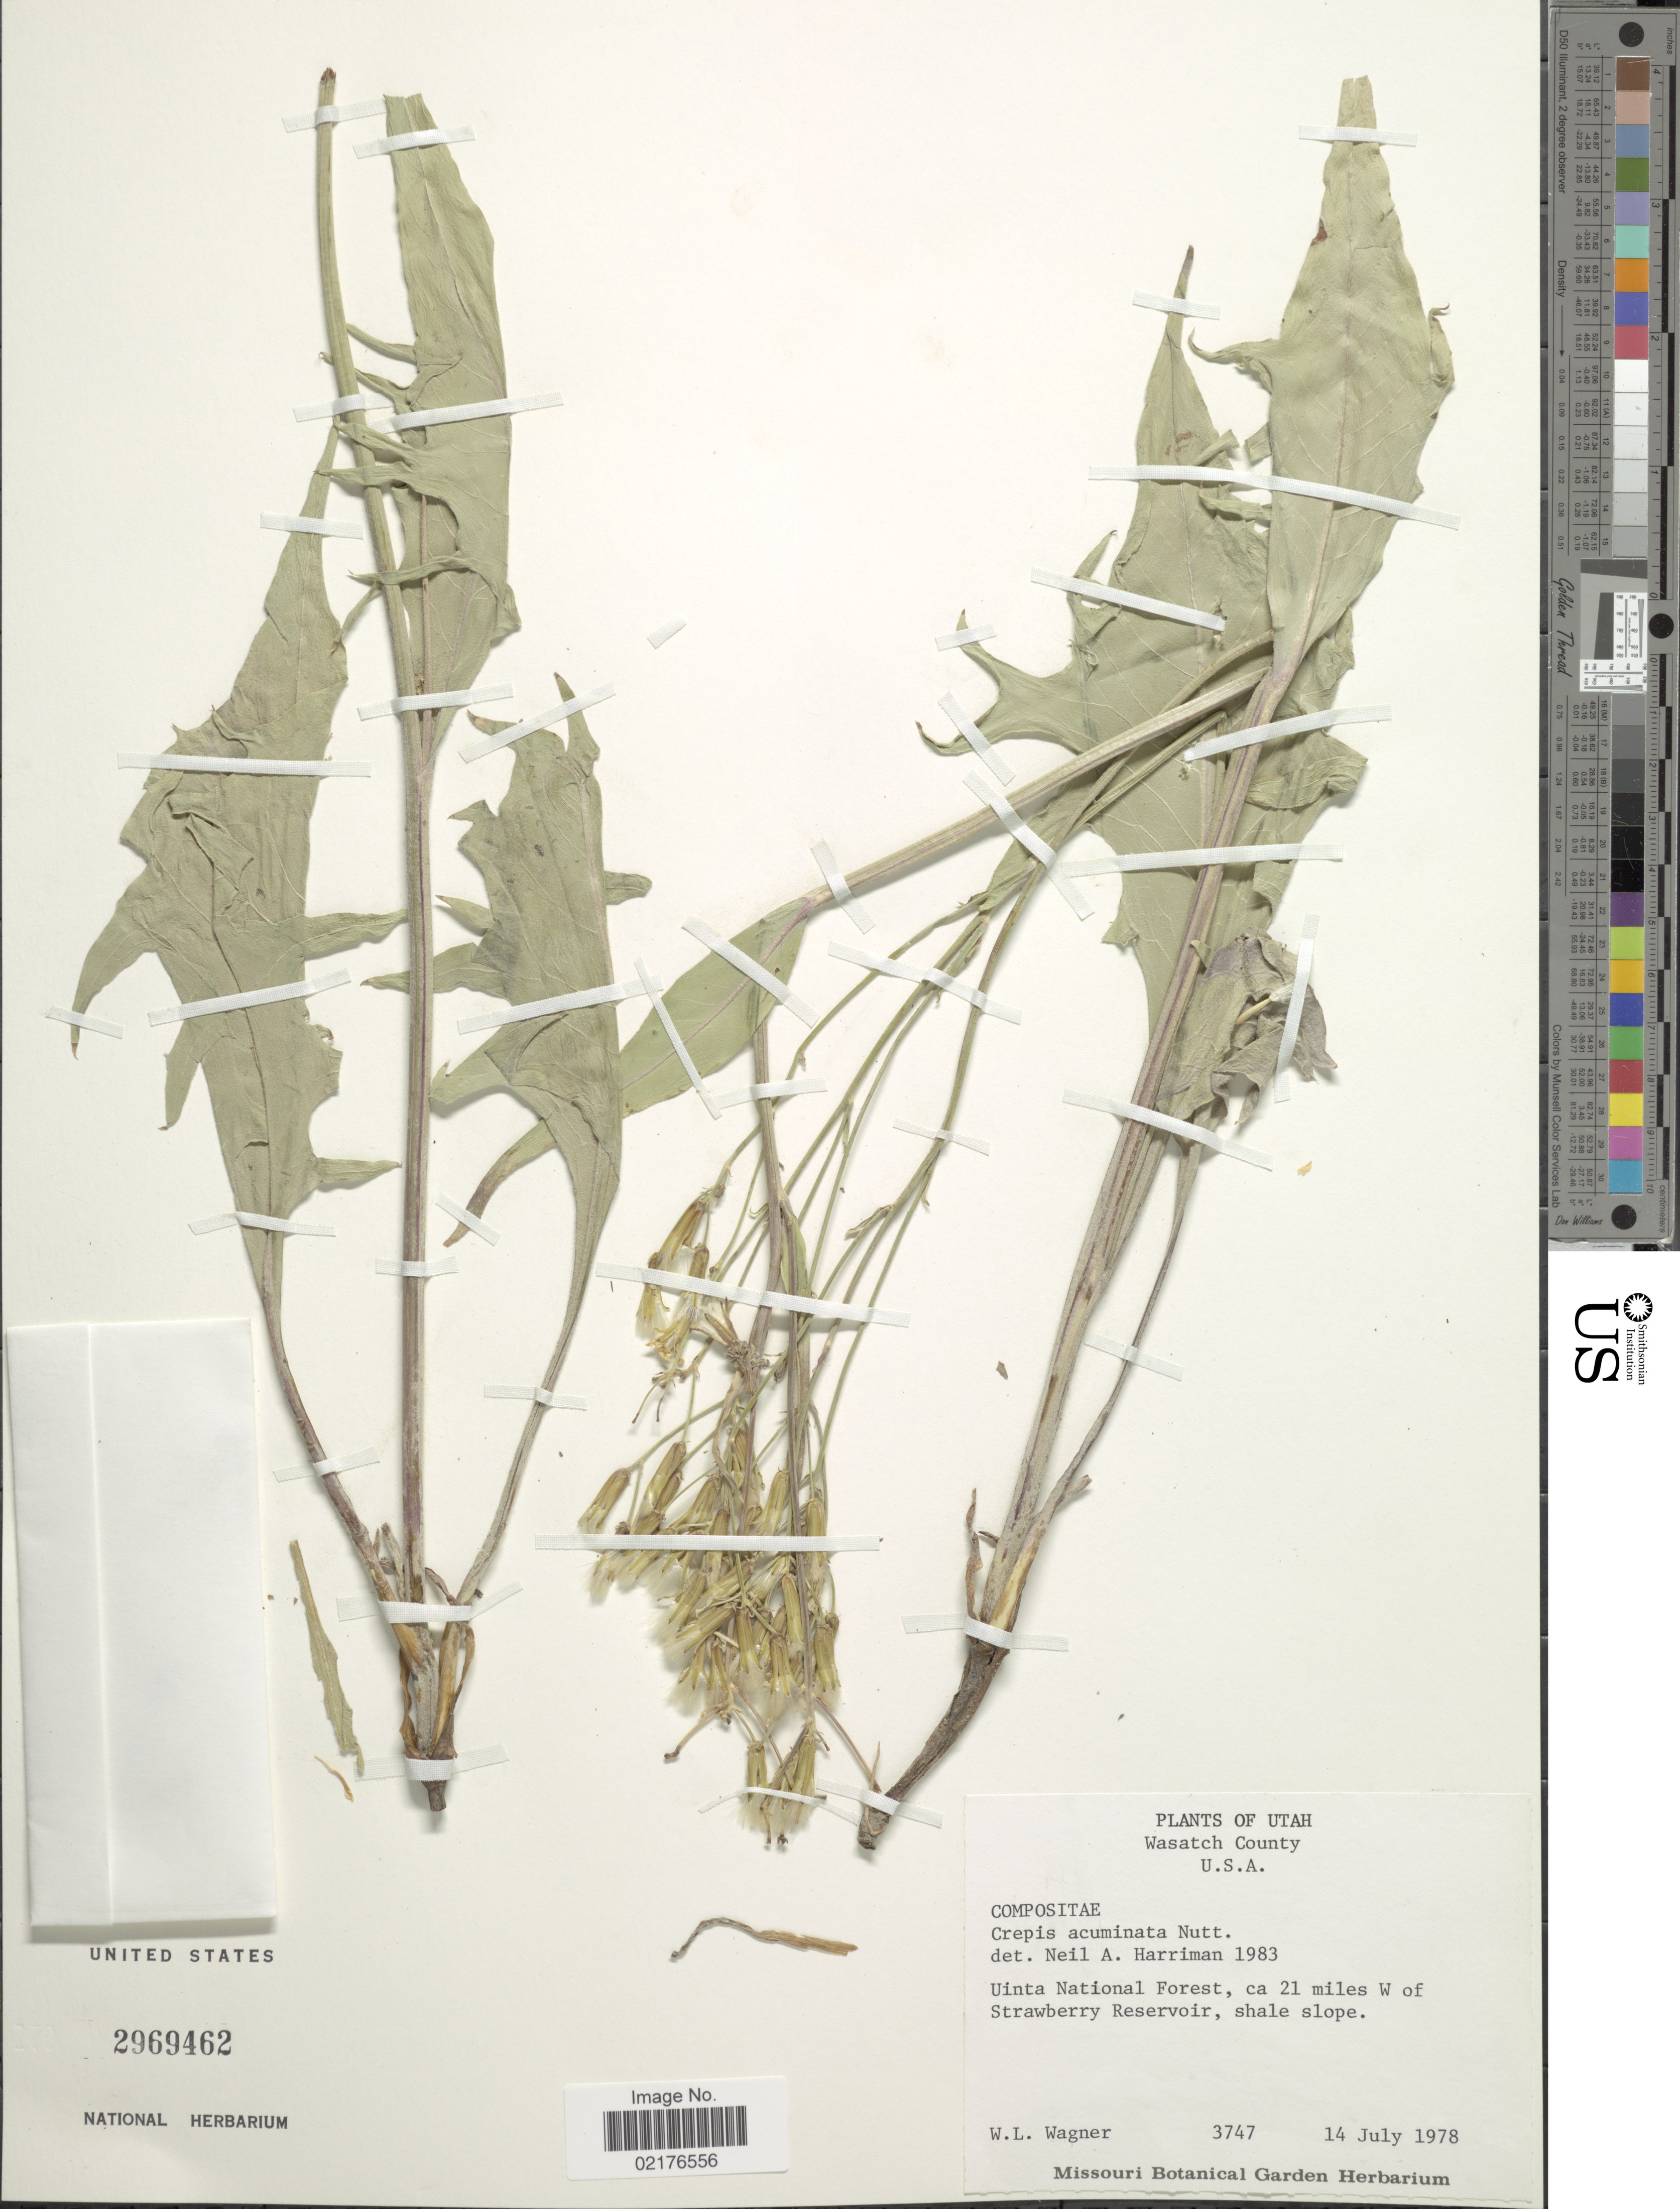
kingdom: Plantae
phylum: Tracheophyta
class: Magnoliopsida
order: Asterales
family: Asteraceae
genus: Crepis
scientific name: Crepis acuminata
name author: Nutt.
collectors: W. L. Wagner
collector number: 3747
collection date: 1978-07-14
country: United States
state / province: Utah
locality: Wasatch County, Uinta National Forest, 21 miles W of Strawberry Reservoir, shale slope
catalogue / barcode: US 2969462